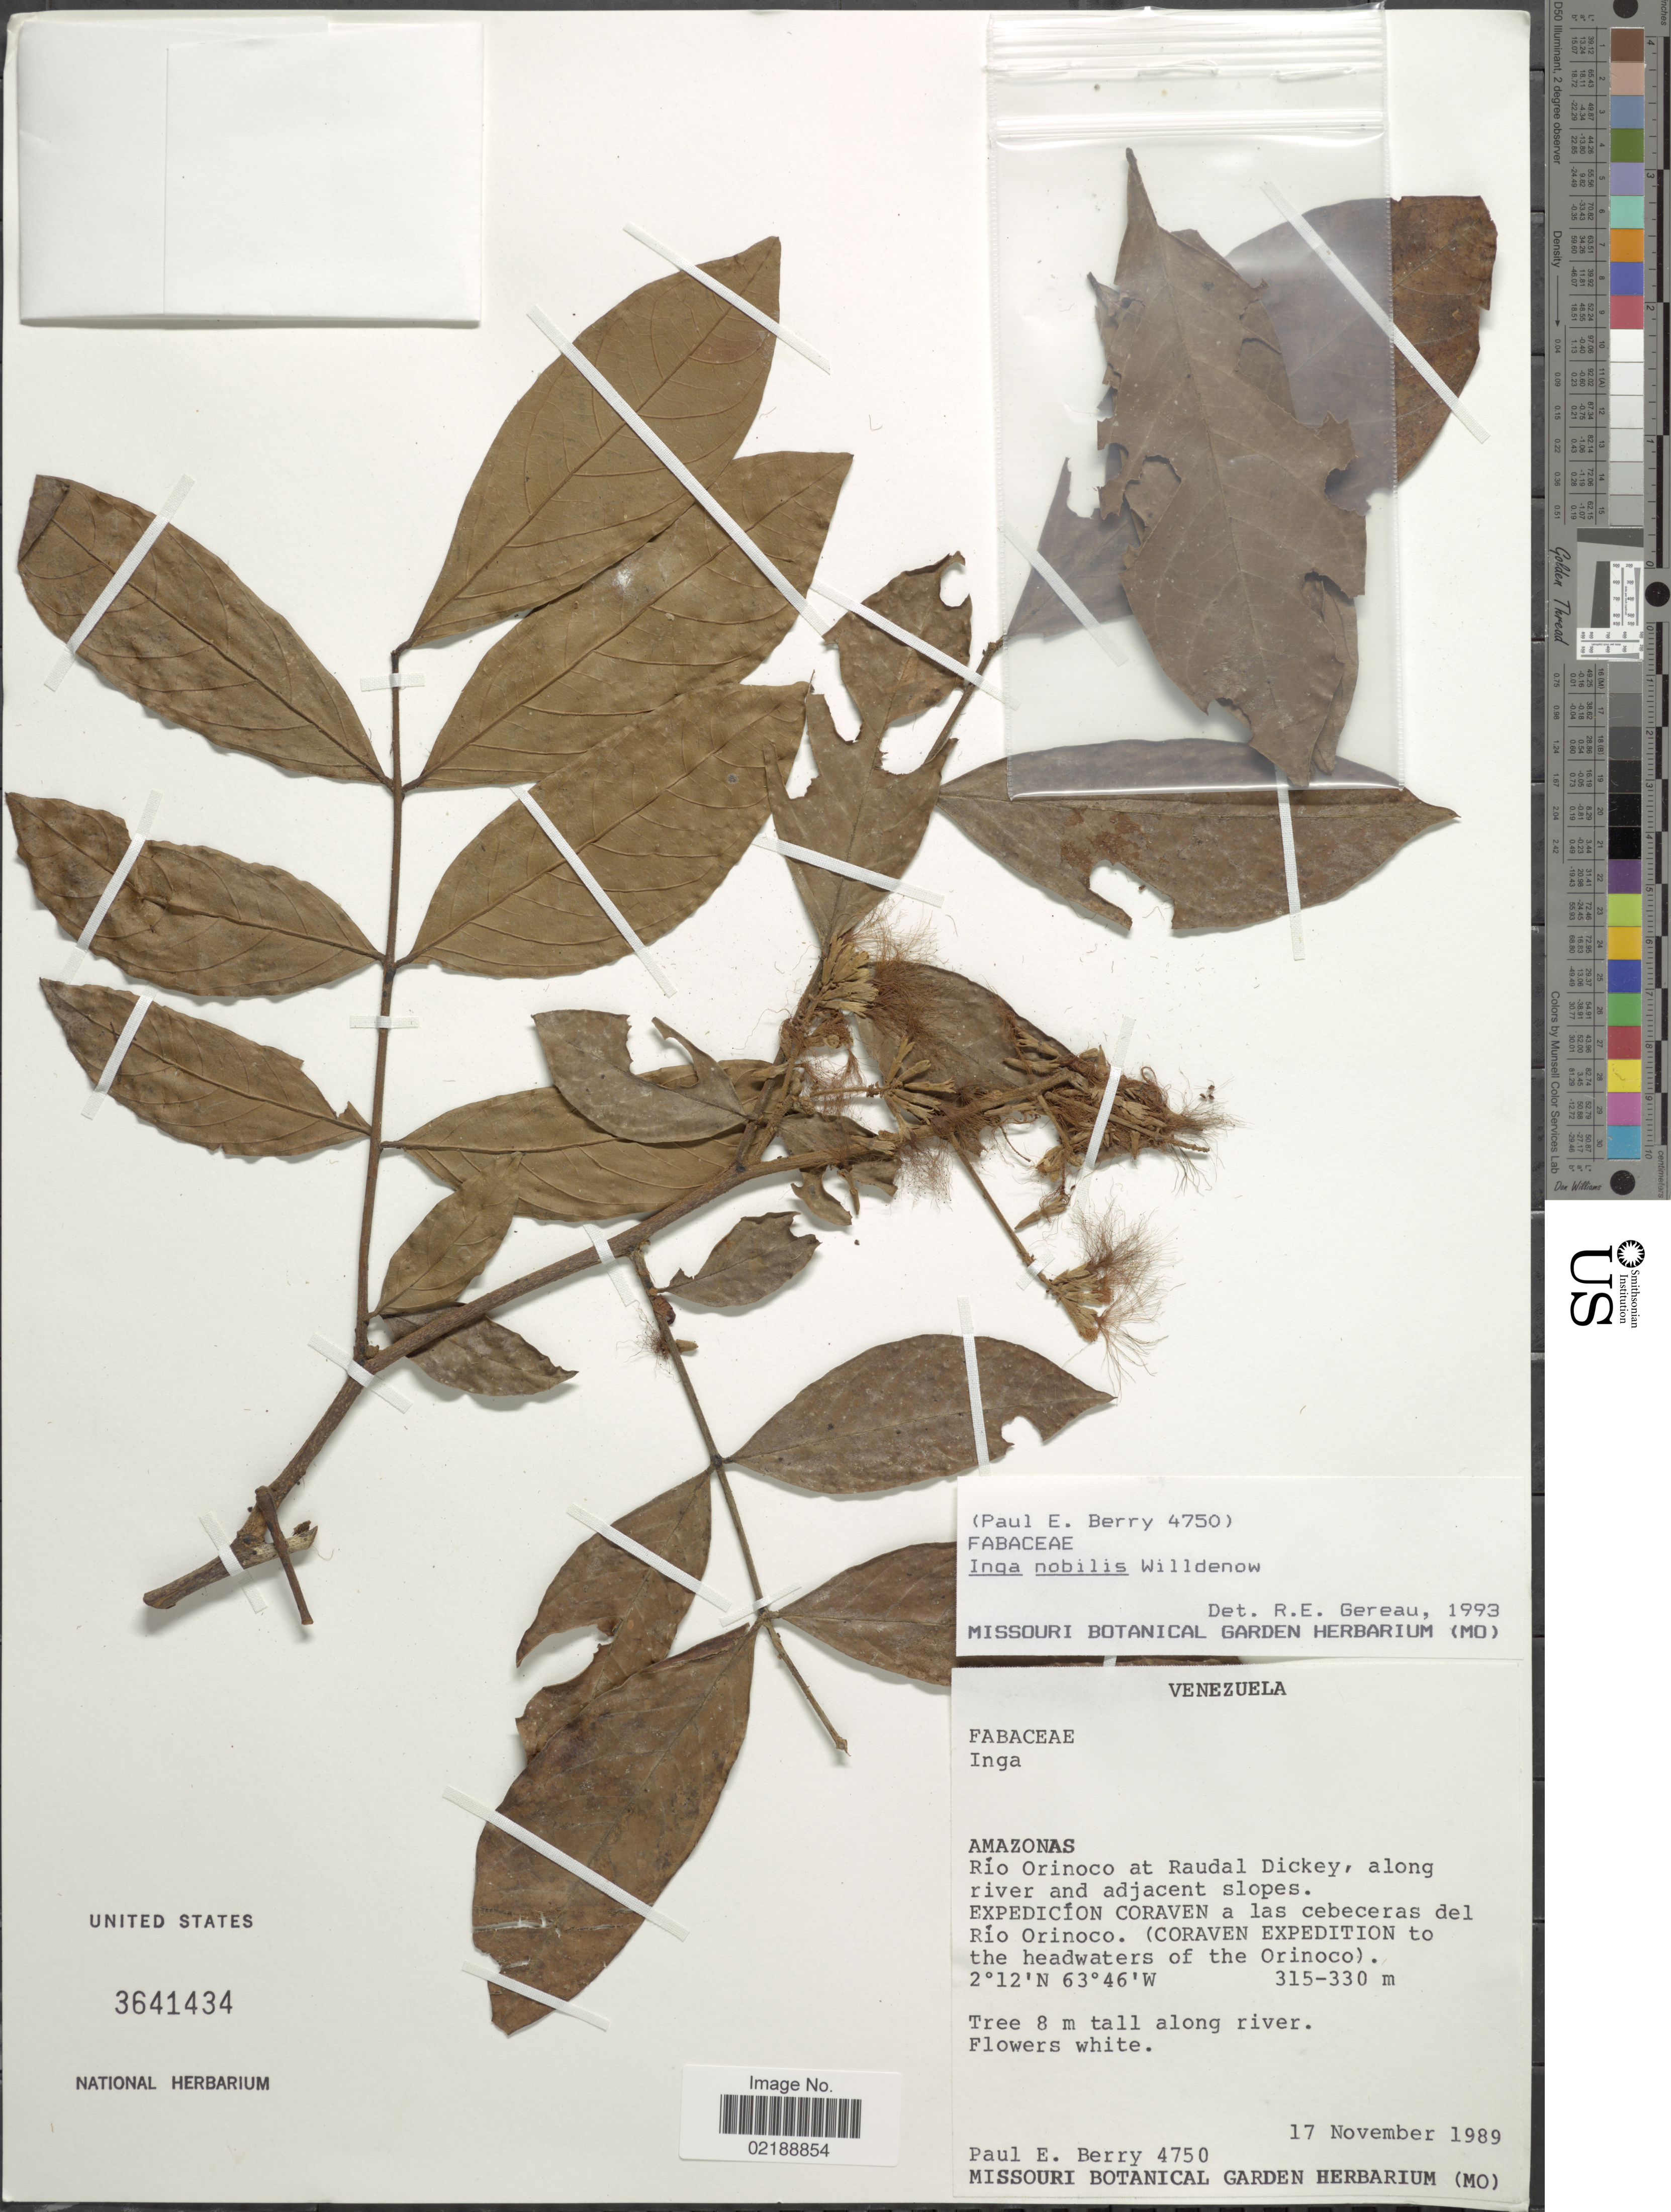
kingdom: Plantae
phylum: Tracheophyta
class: Magnoliopsida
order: Fabales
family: Fabaceae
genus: Inga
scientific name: Inga nobilis subsp. quaternata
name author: (Poepp. & Endl.) T.D. Penn.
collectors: P. E. Berry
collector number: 4750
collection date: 1989-11-17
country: Venezuela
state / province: Amazonas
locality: Río Orinoco at Raudal Dickey, along river and adjacent slopes. Expedicíon Coraven a las cebeceras del Río Orinoco/ (Coraven Expedition to the headwaters of the Orinoco)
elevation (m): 315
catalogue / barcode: US 3641434